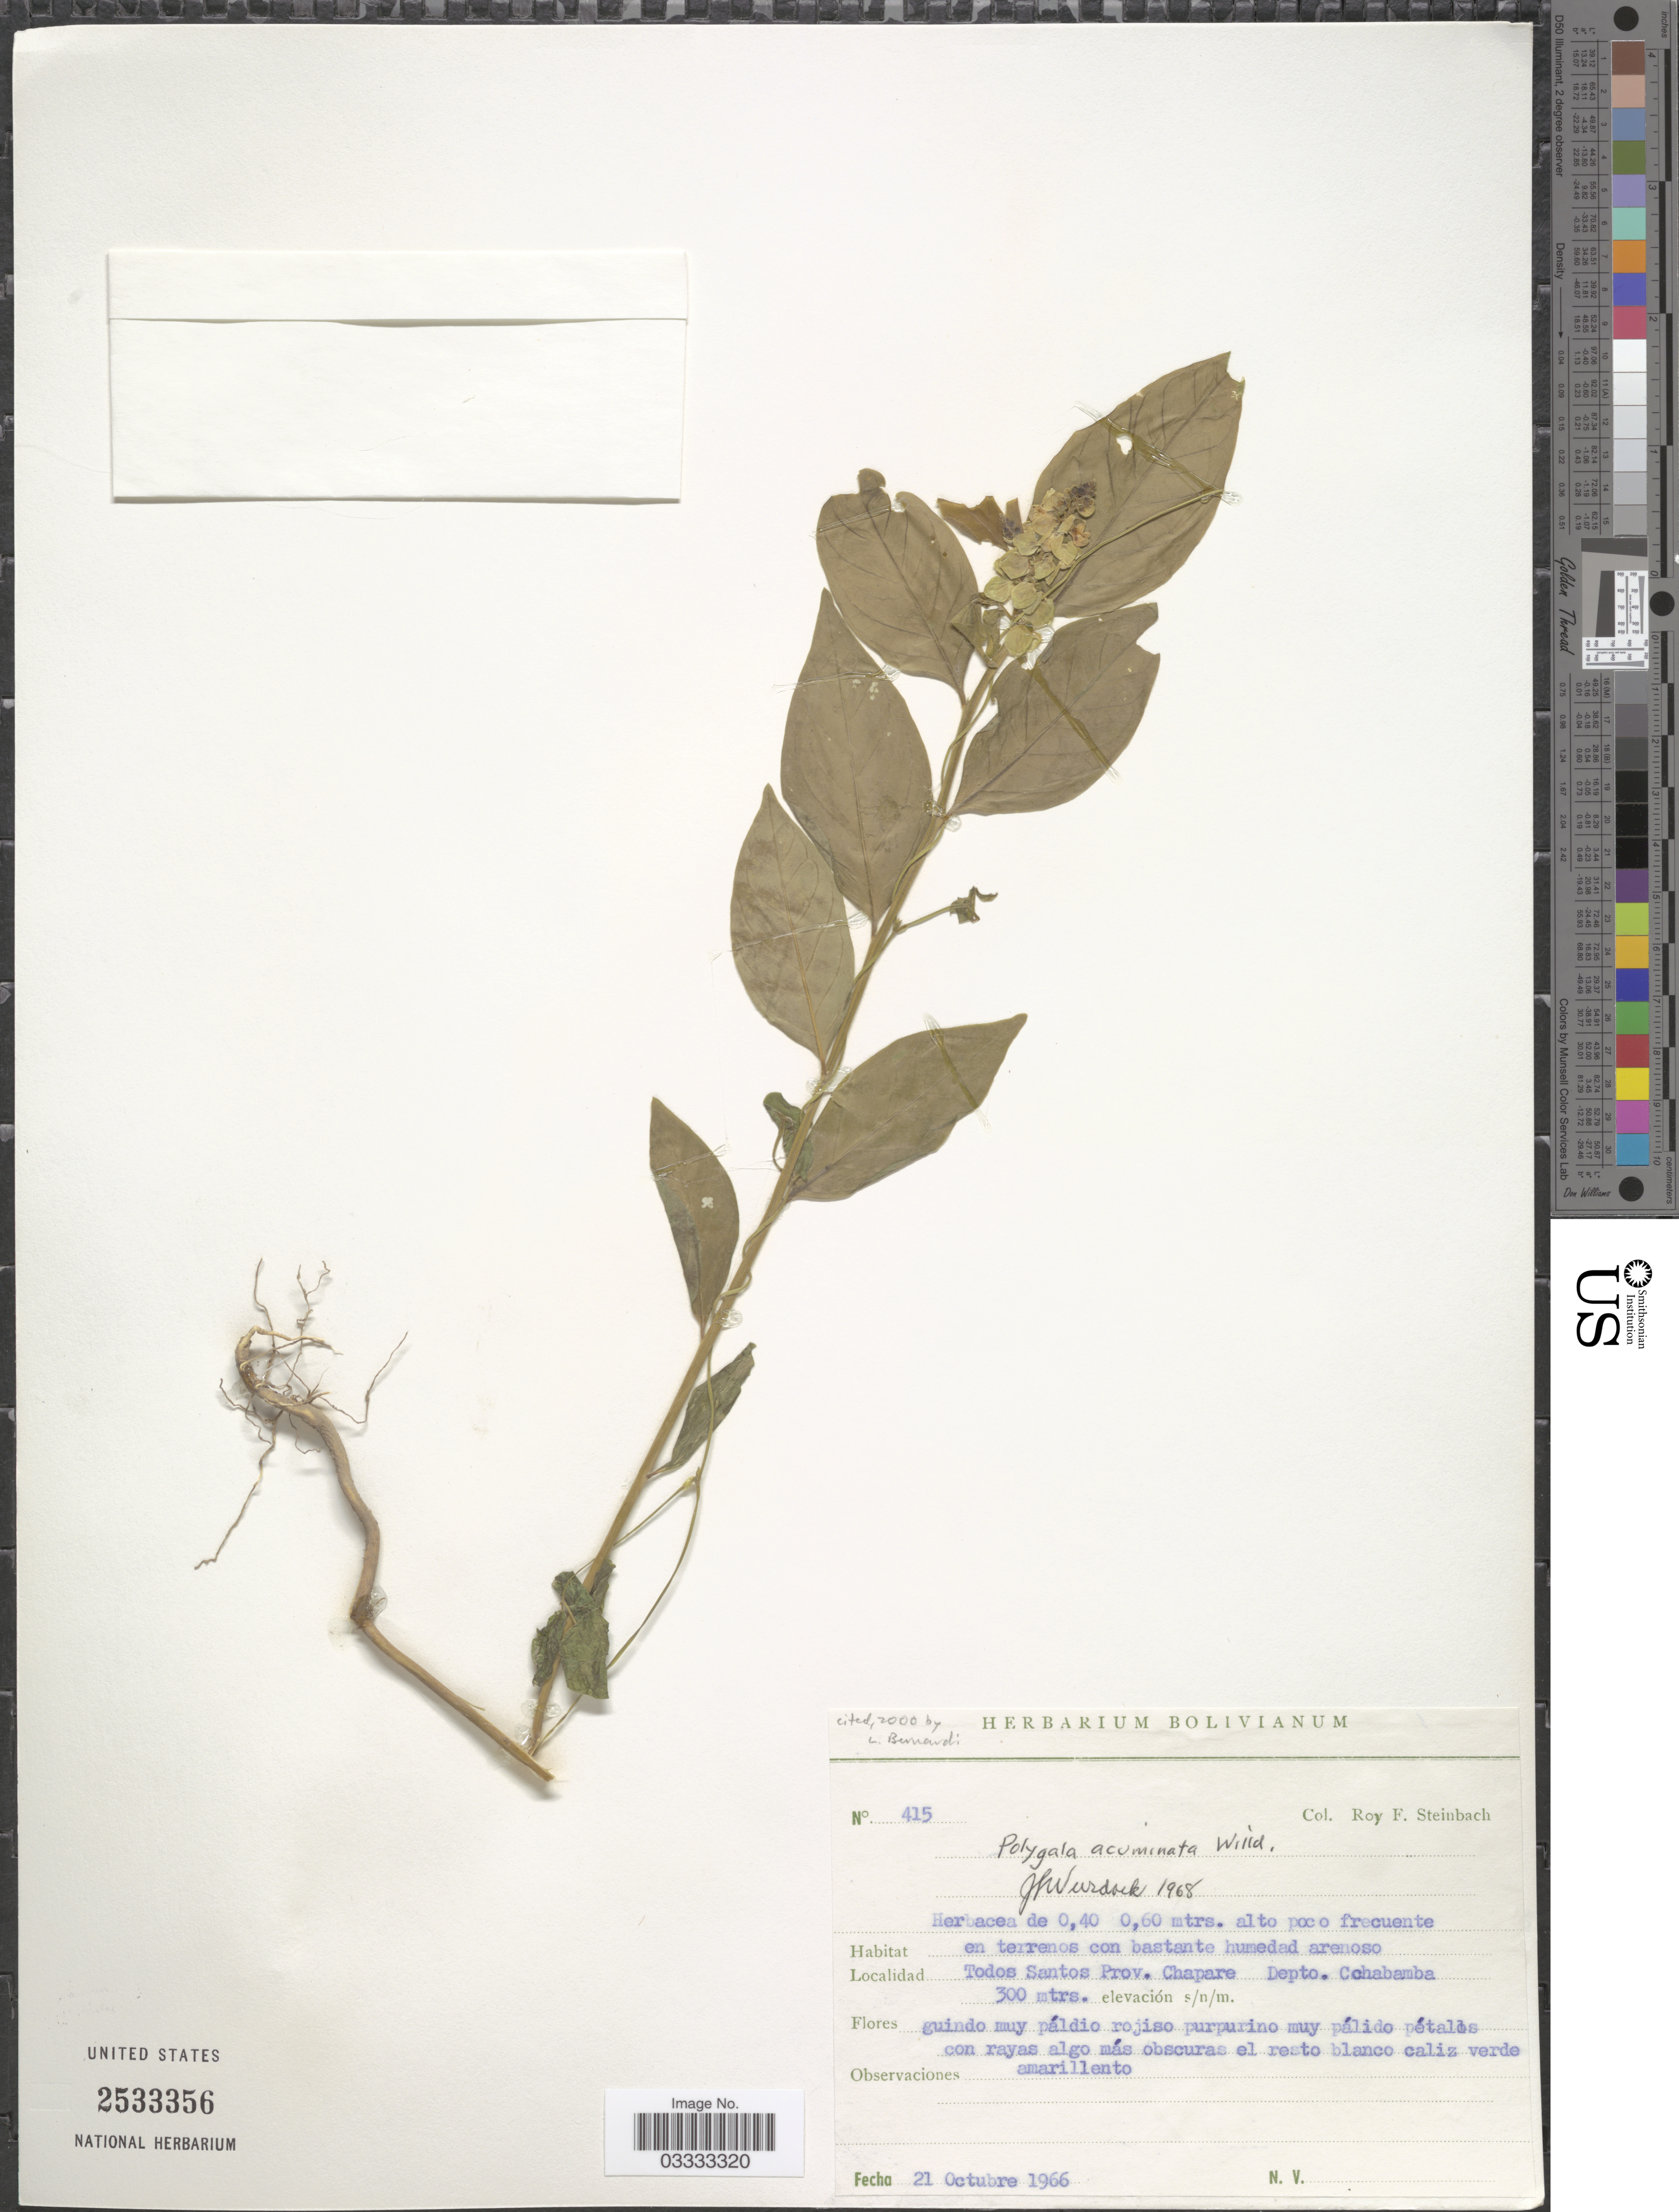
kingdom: Plantae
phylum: Tracheophyta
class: Magnoliopsida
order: Fabales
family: Polygalaceae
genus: Asemeia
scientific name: Asemeia acuminata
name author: (Willd.) J.F.B. Pastore & J.R. Abbott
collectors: R. F. Steinbach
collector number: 415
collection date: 1966-10-21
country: Bolivia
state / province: Cochabamba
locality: Todos Santos Prov. Chapare Depto. Cochabamba.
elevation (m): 300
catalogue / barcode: US 2533356